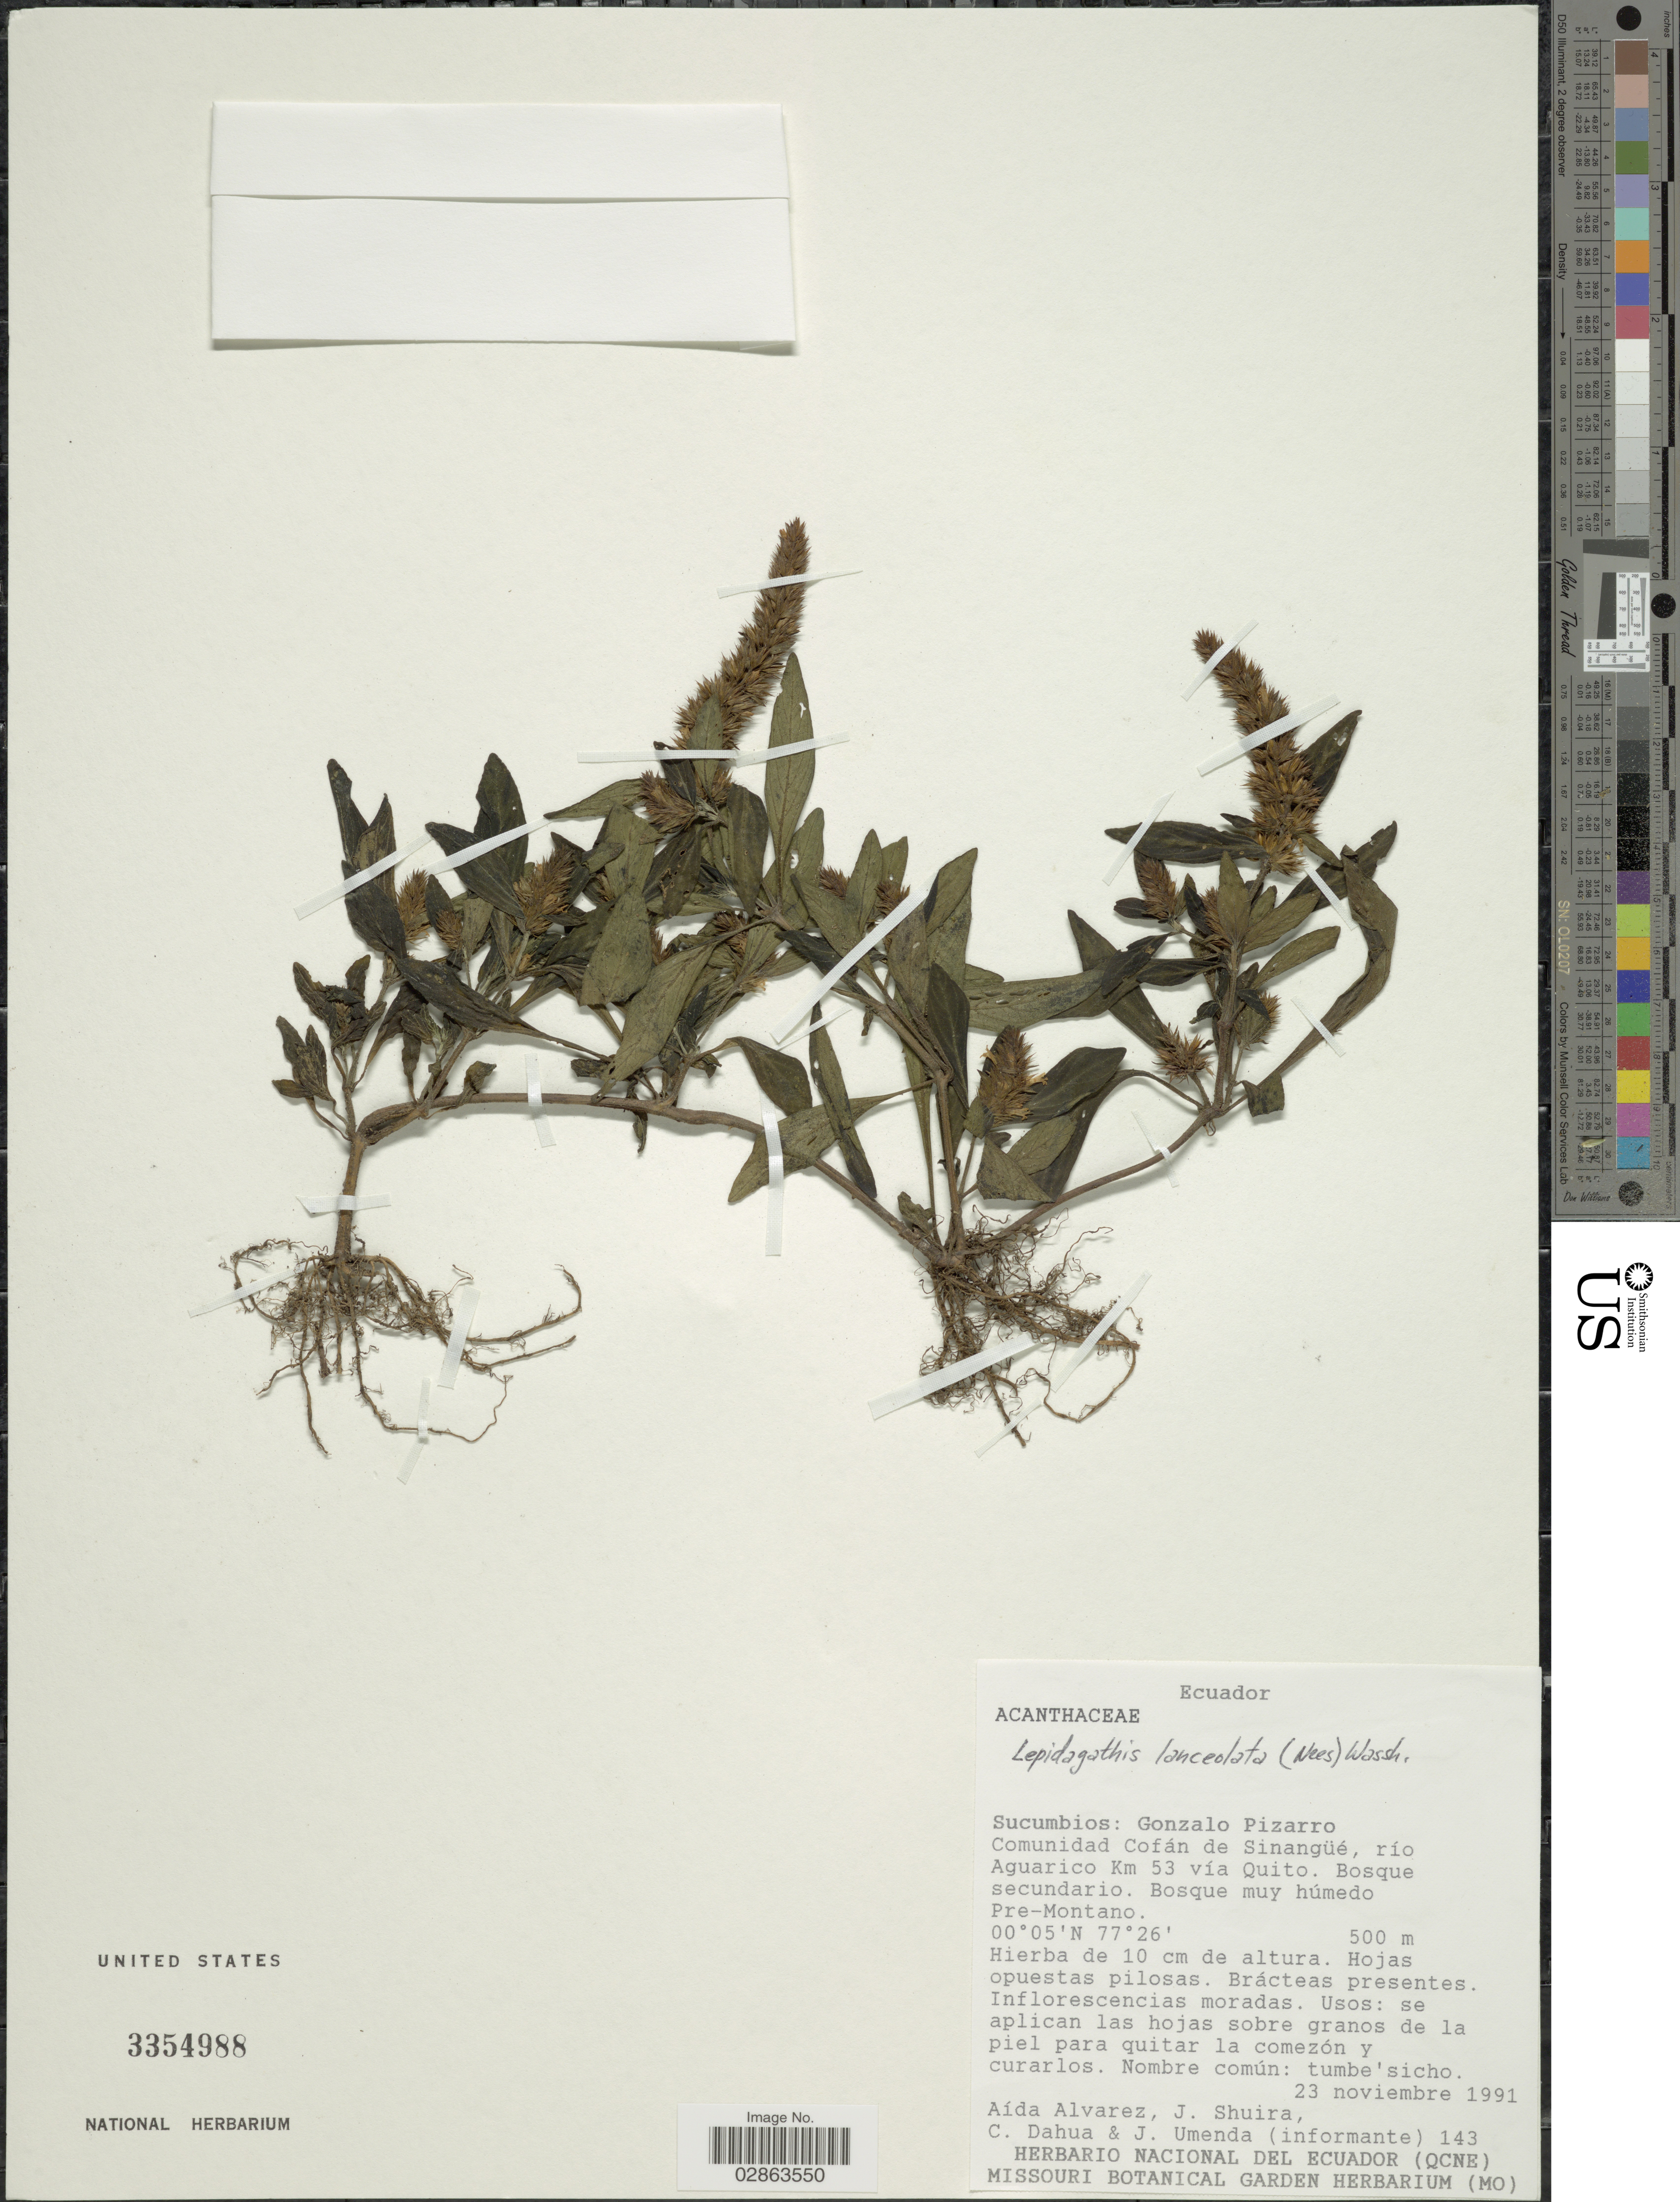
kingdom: Plantae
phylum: Tracheophyta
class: Magnoliopsida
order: Lamiales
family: Acanthaceae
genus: Teliostachya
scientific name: Teliostachya lanceolata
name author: Nees in Mart.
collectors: A. Alvarez, J. Shuira, C. Dahua & J. Umenda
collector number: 143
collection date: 1991-11-23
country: Ecuador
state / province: Sucumbíos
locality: Gonzalo Pizarro. Comunidad Cofán de Sinangüé, río Aguarico Km 53 vía Quito.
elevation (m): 500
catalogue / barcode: US 3354988